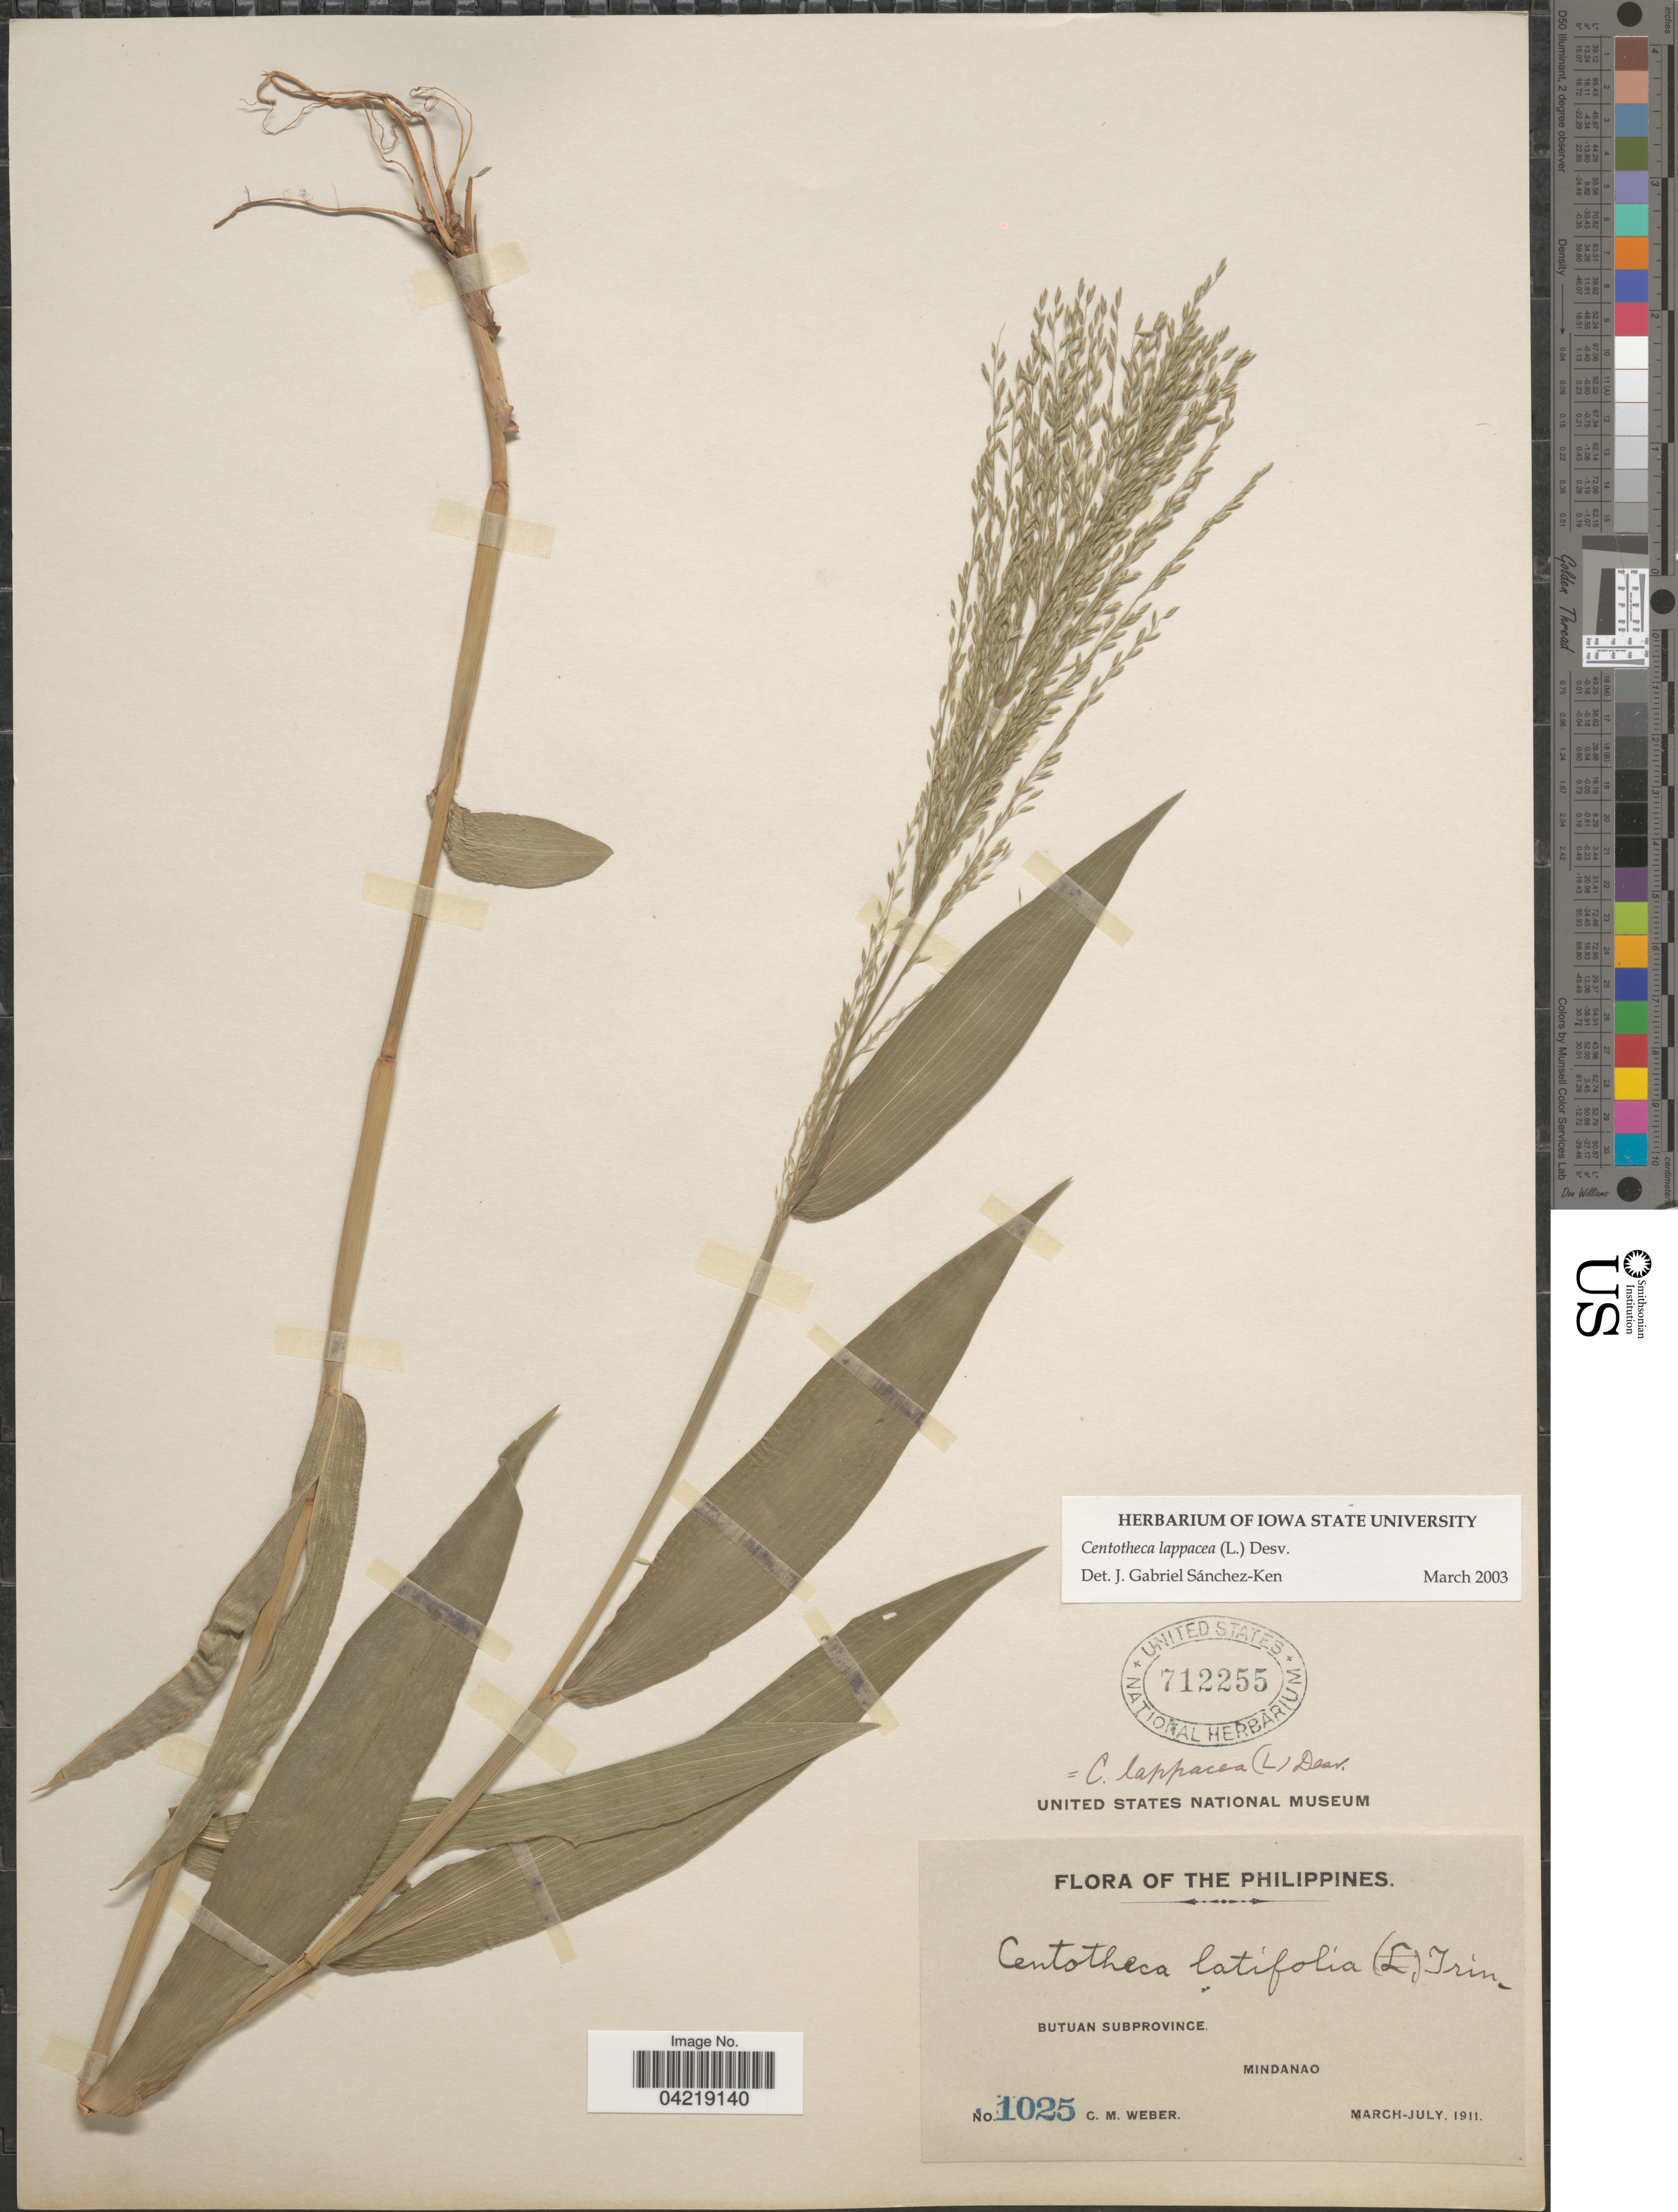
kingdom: Plantae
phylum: Tracheophyta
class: Liliopsida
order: Poales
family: Poaceae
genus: Centotheca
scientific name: Centotheca lappacea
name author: (L.) Desv.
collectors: C. M. Weber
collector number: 1025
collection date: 1911-03/1911-07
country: Philippines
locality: Butuan Subprovince. Mindanao.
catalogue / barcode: US 712255